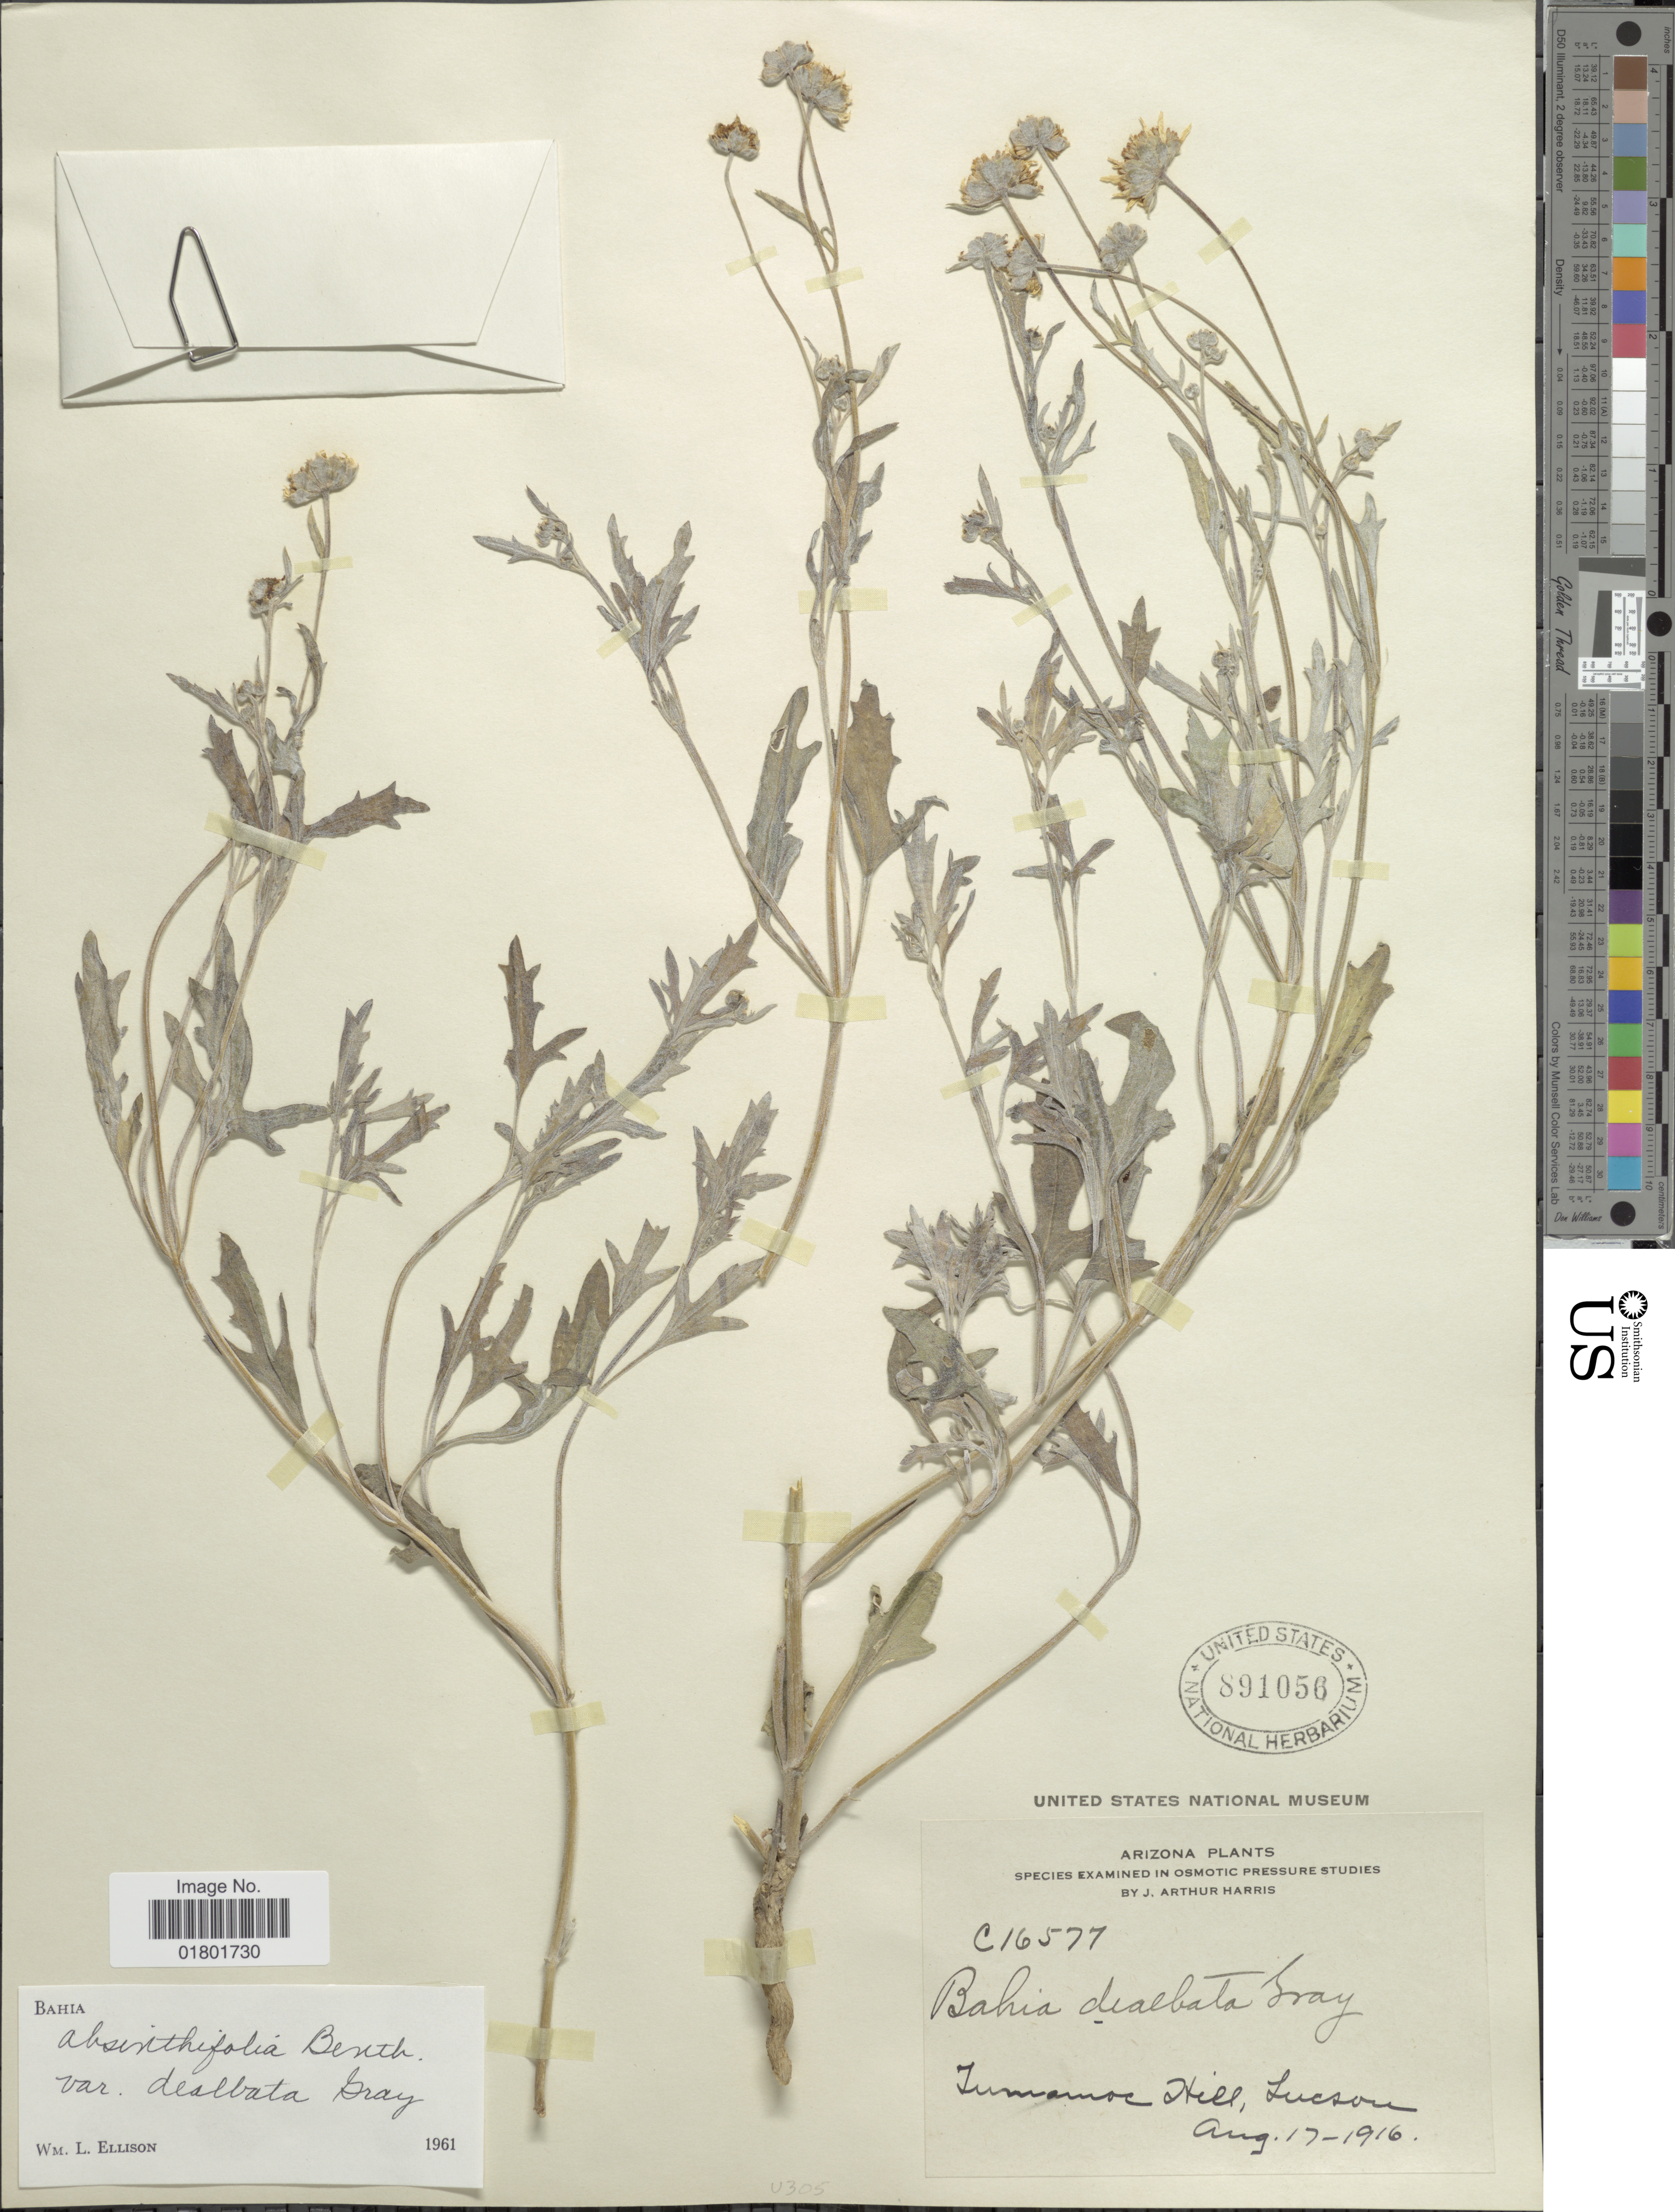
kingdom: Plantae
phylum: Tracheophyta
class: Magnoliopsida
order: Asterales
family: Asteraceae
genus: Bahia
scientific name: Bahia absinthifolia var. dealbata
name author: A. Gray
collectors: J. A. Harris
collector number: C16577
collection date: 1916-08-17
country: United States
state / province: Arizona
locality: Jumamoc Hill, Tucson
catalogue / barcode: US 891056